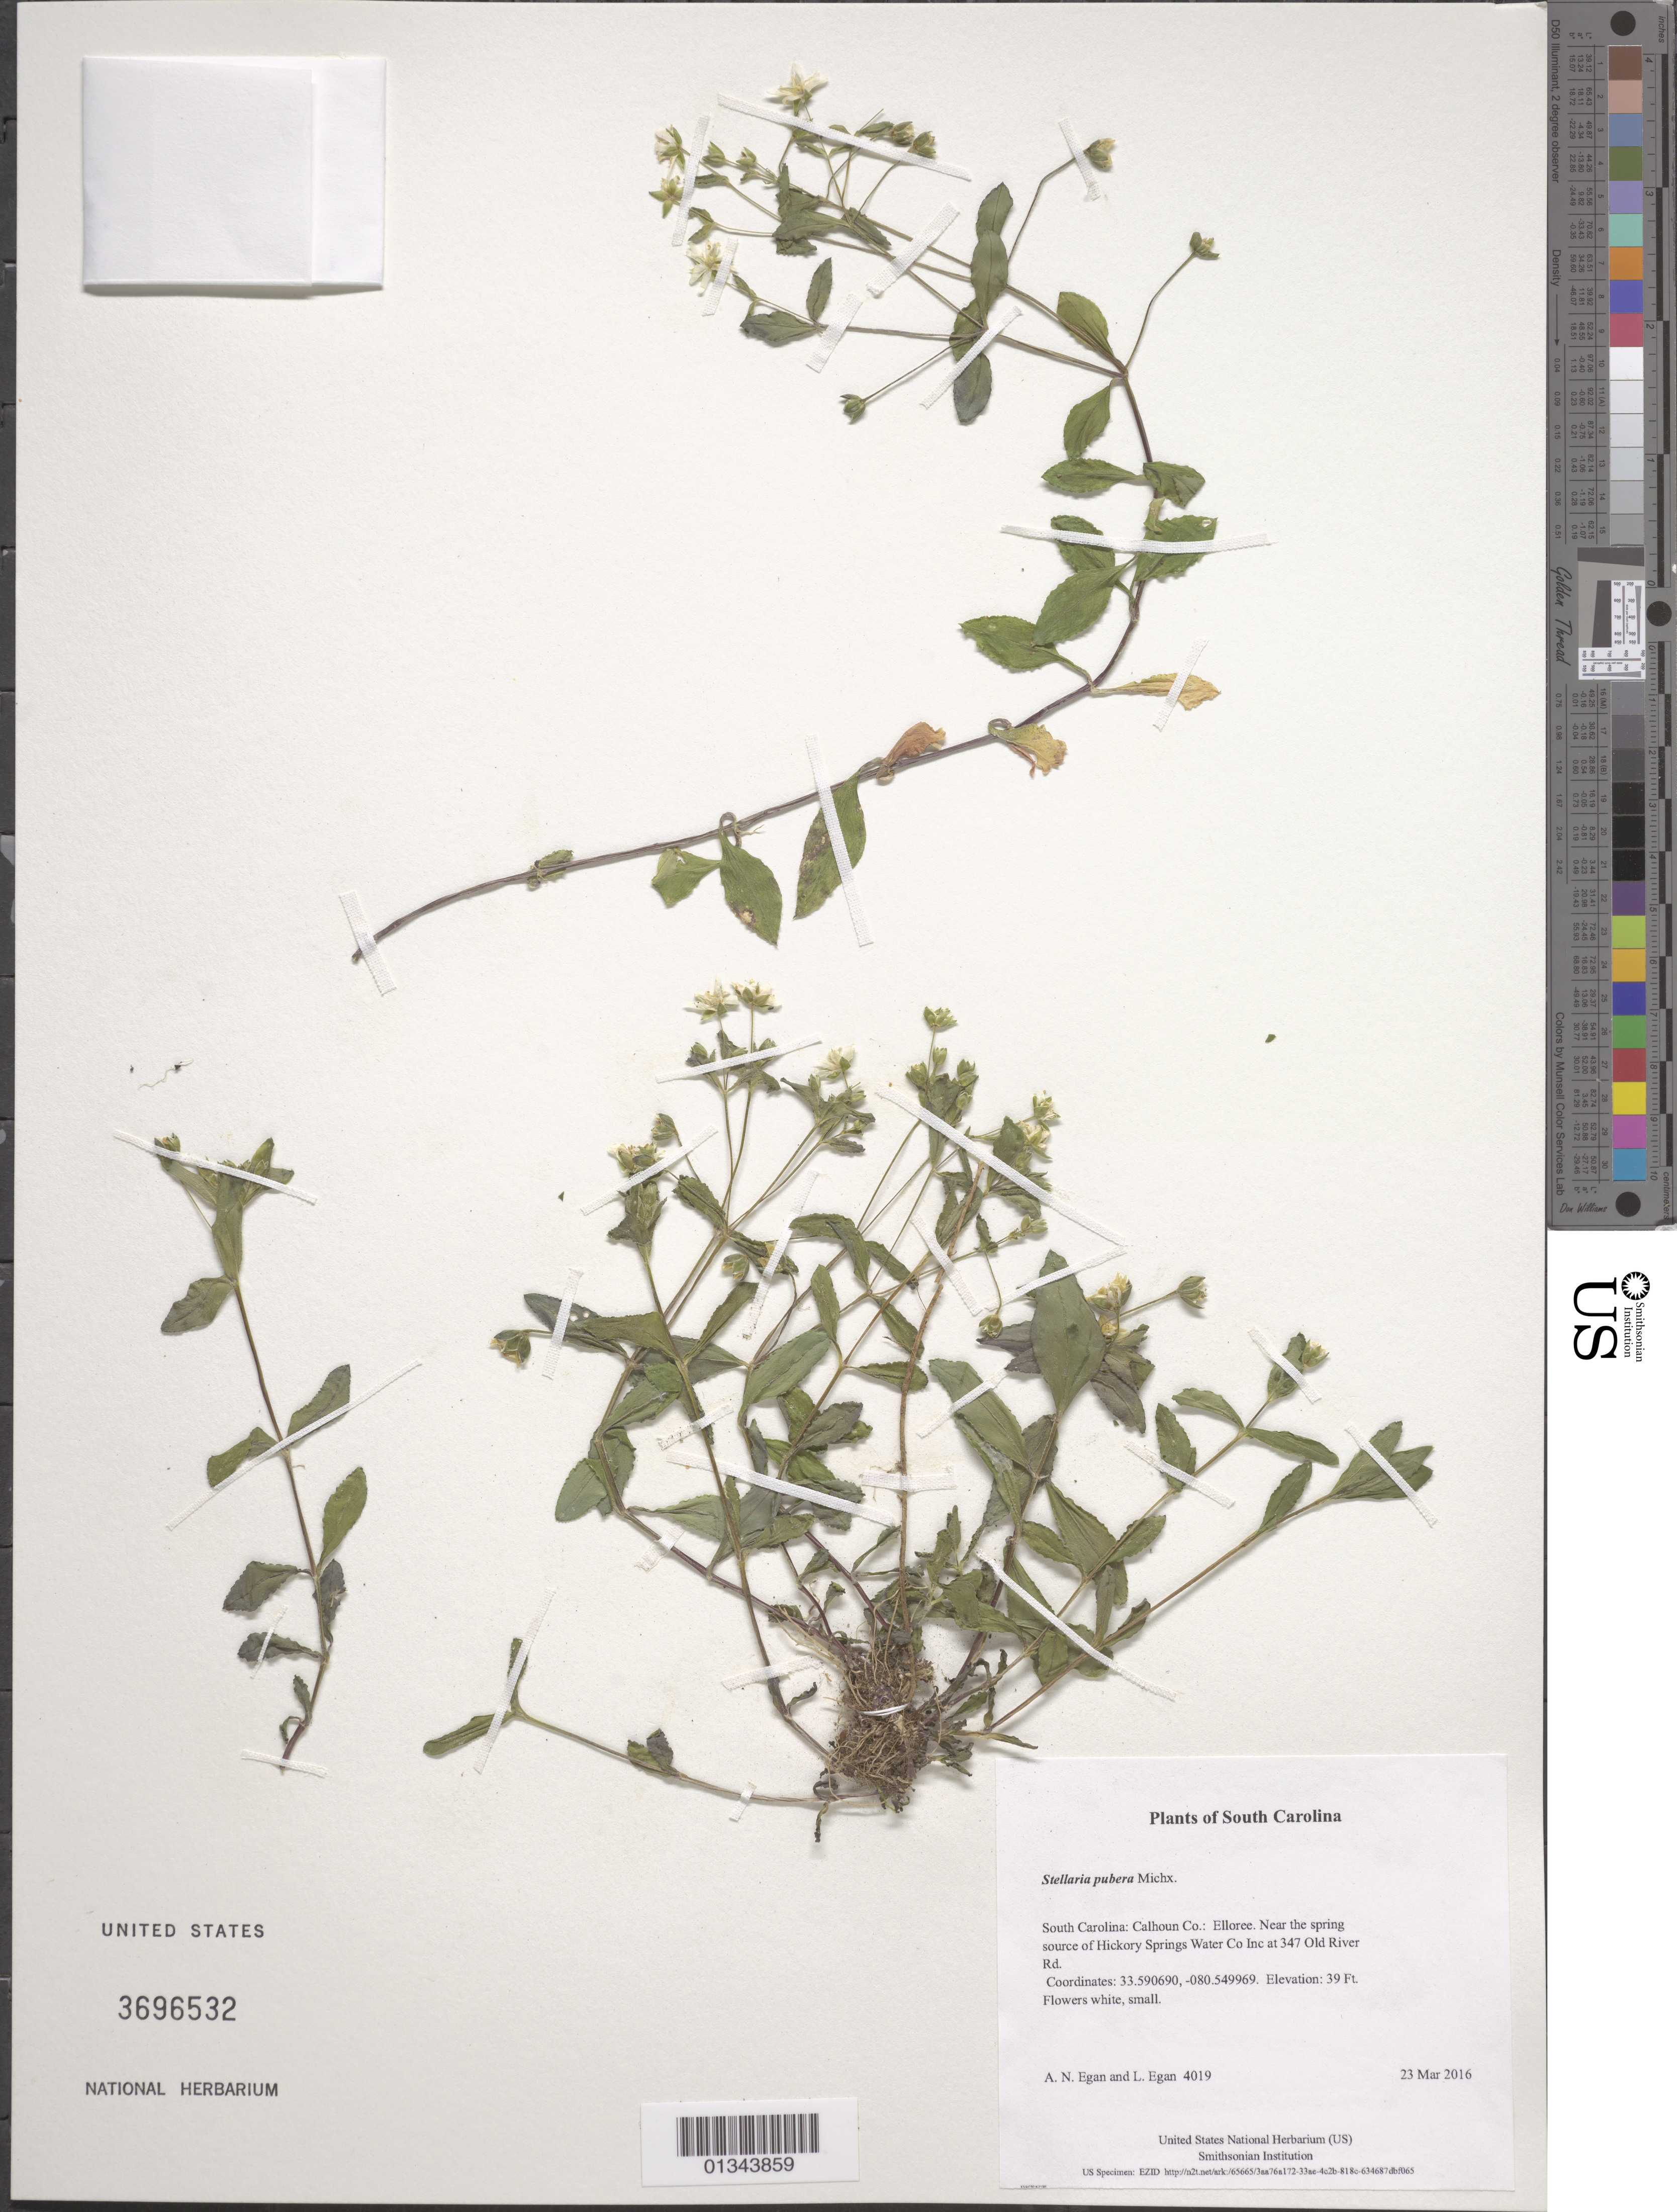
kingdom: Plantae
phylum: Tracheophyta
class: Magnoliopsida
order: Caryophyllales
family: Caryophyllaceae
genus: Stellaria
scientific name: Stellaria pubera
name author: Michx.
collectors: A. N. Egan & L. Egan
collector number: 4019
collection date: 2016-03-23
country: United States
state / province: South Carolina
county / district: Calhoun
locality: Elloree. Near the spring source of Hickory Springs Water Co Inc at 347 Old River Rd.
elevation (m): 12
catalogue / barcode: US 3696532